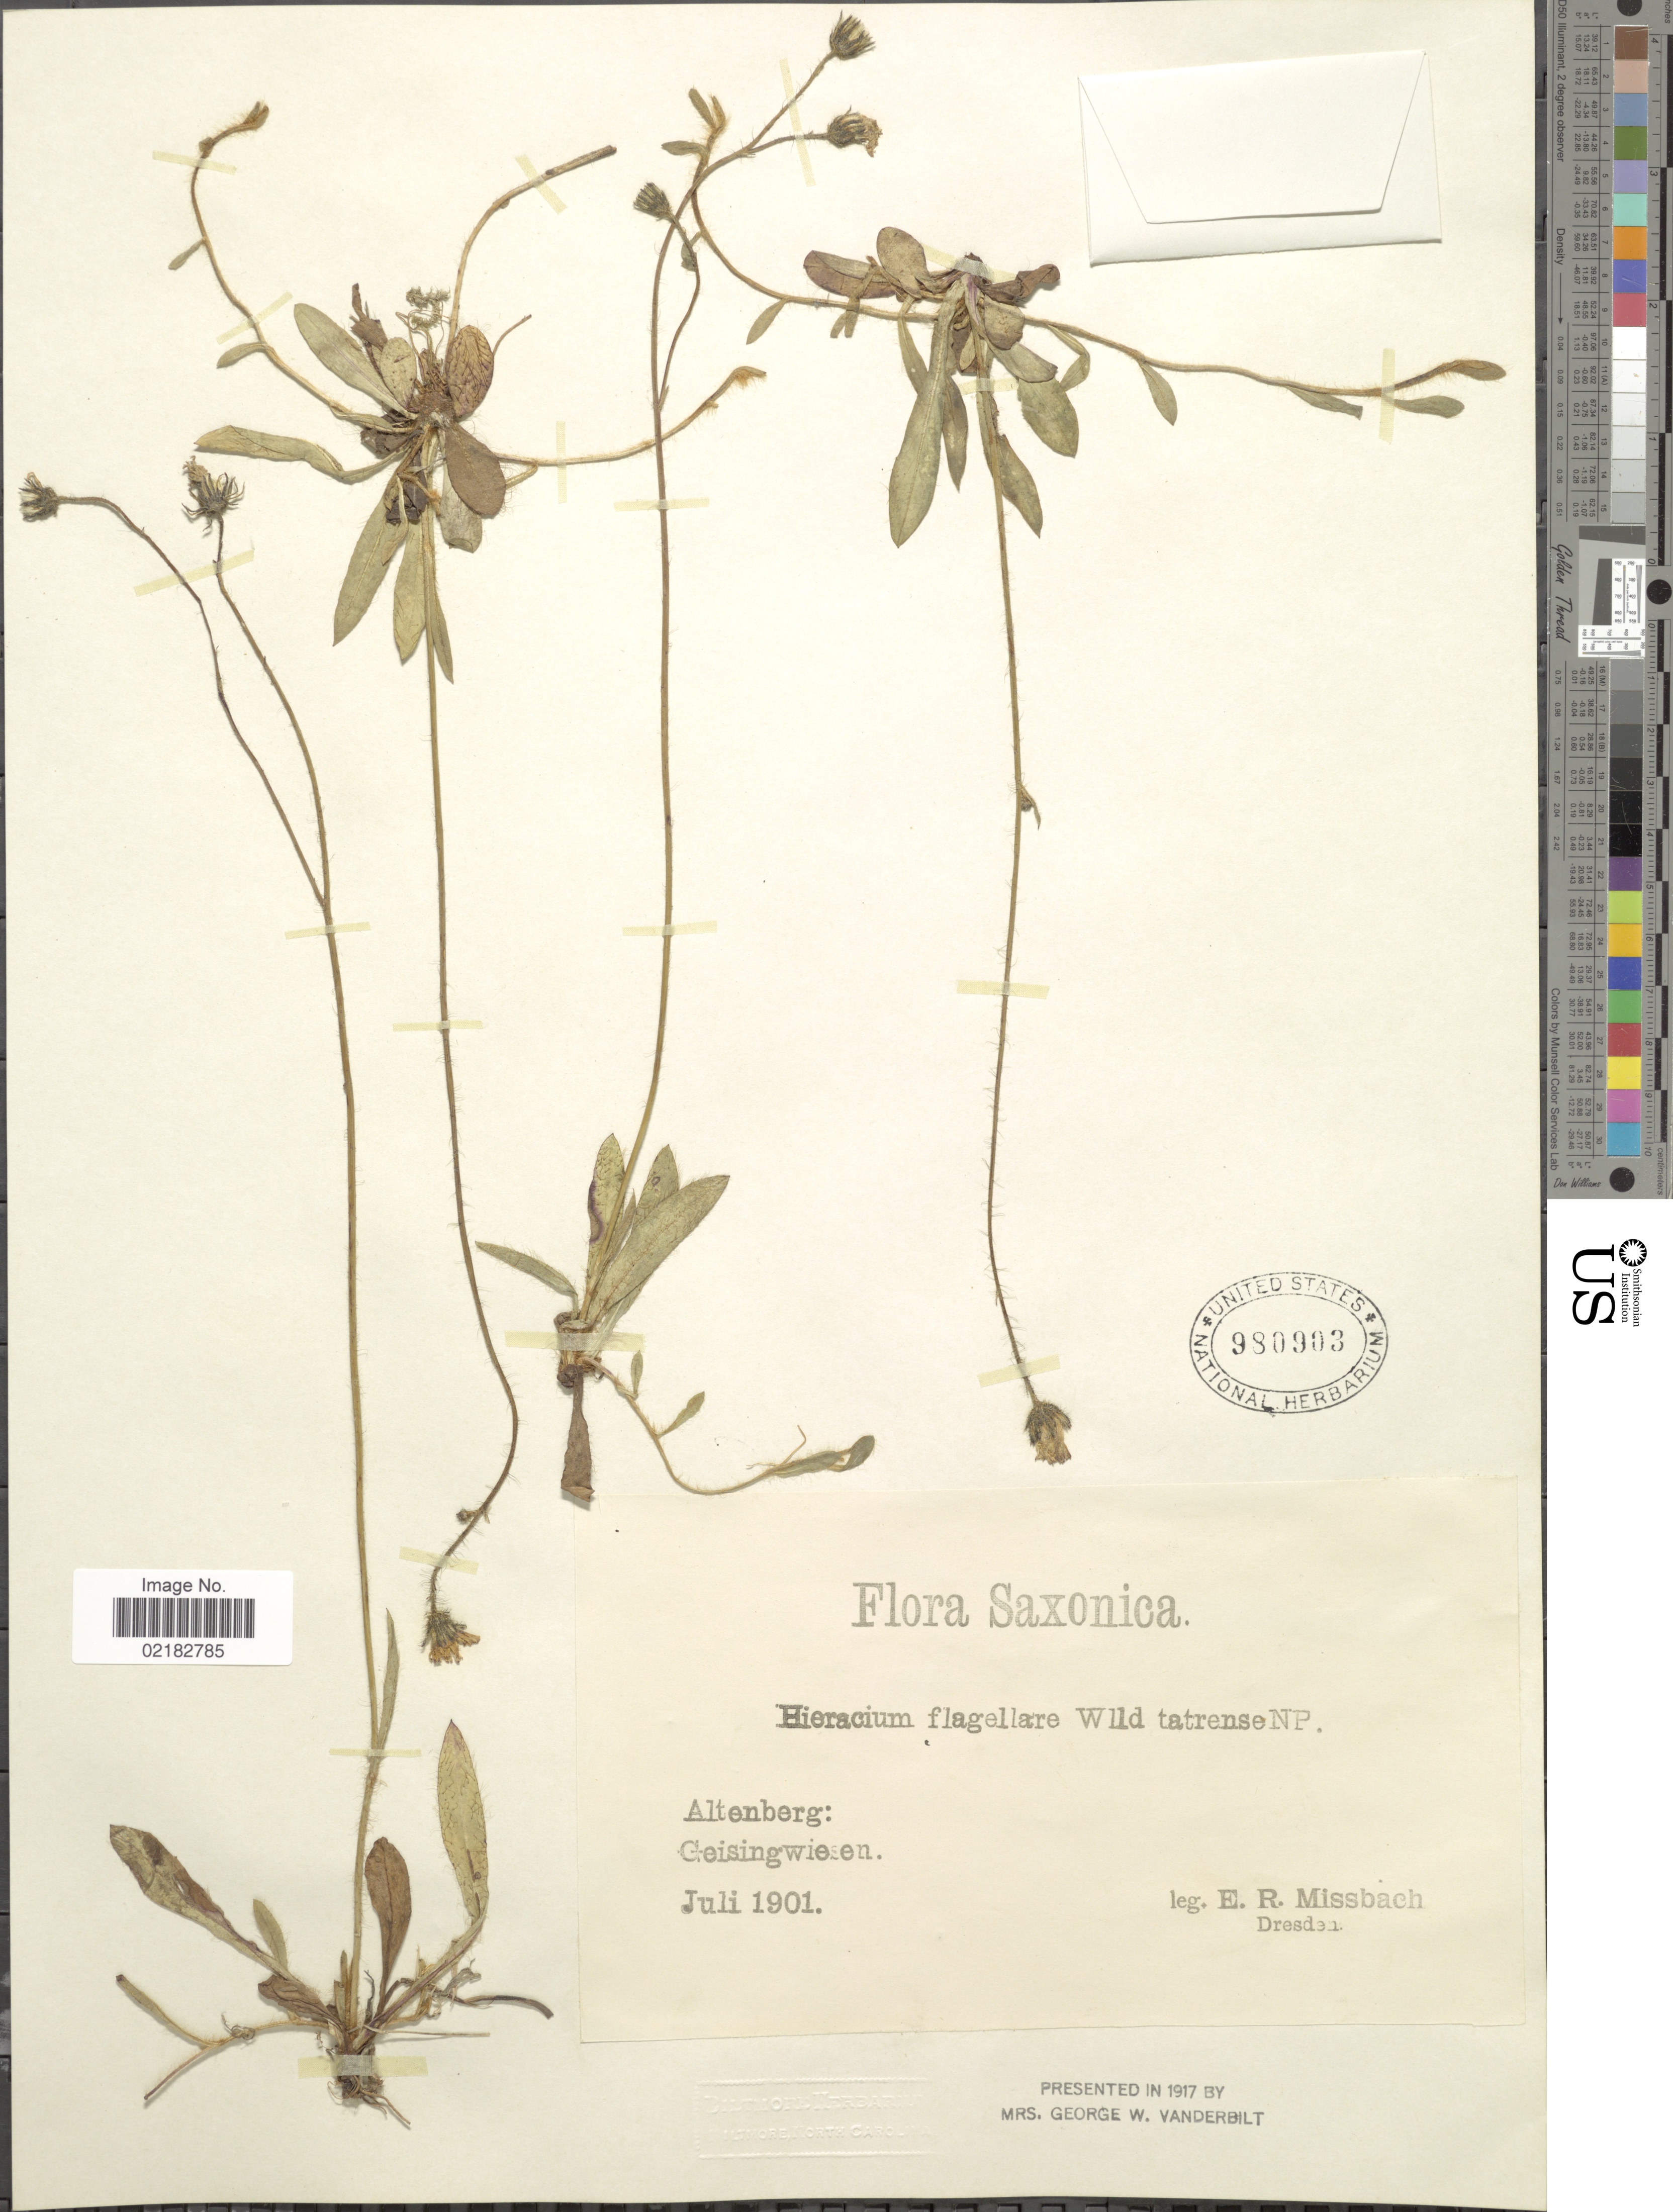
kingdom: Plantae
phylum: Tracheophyta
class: Magnoliopsida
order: Asterales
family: Asteraceae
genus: Pilosella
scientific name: Pilosella flagellaris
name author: (Willd.) Arvet-Touvet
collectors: E. Missbach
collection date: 1901-07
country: Germany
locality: Altenberg: Geisingwiesen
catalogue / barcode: US 980903